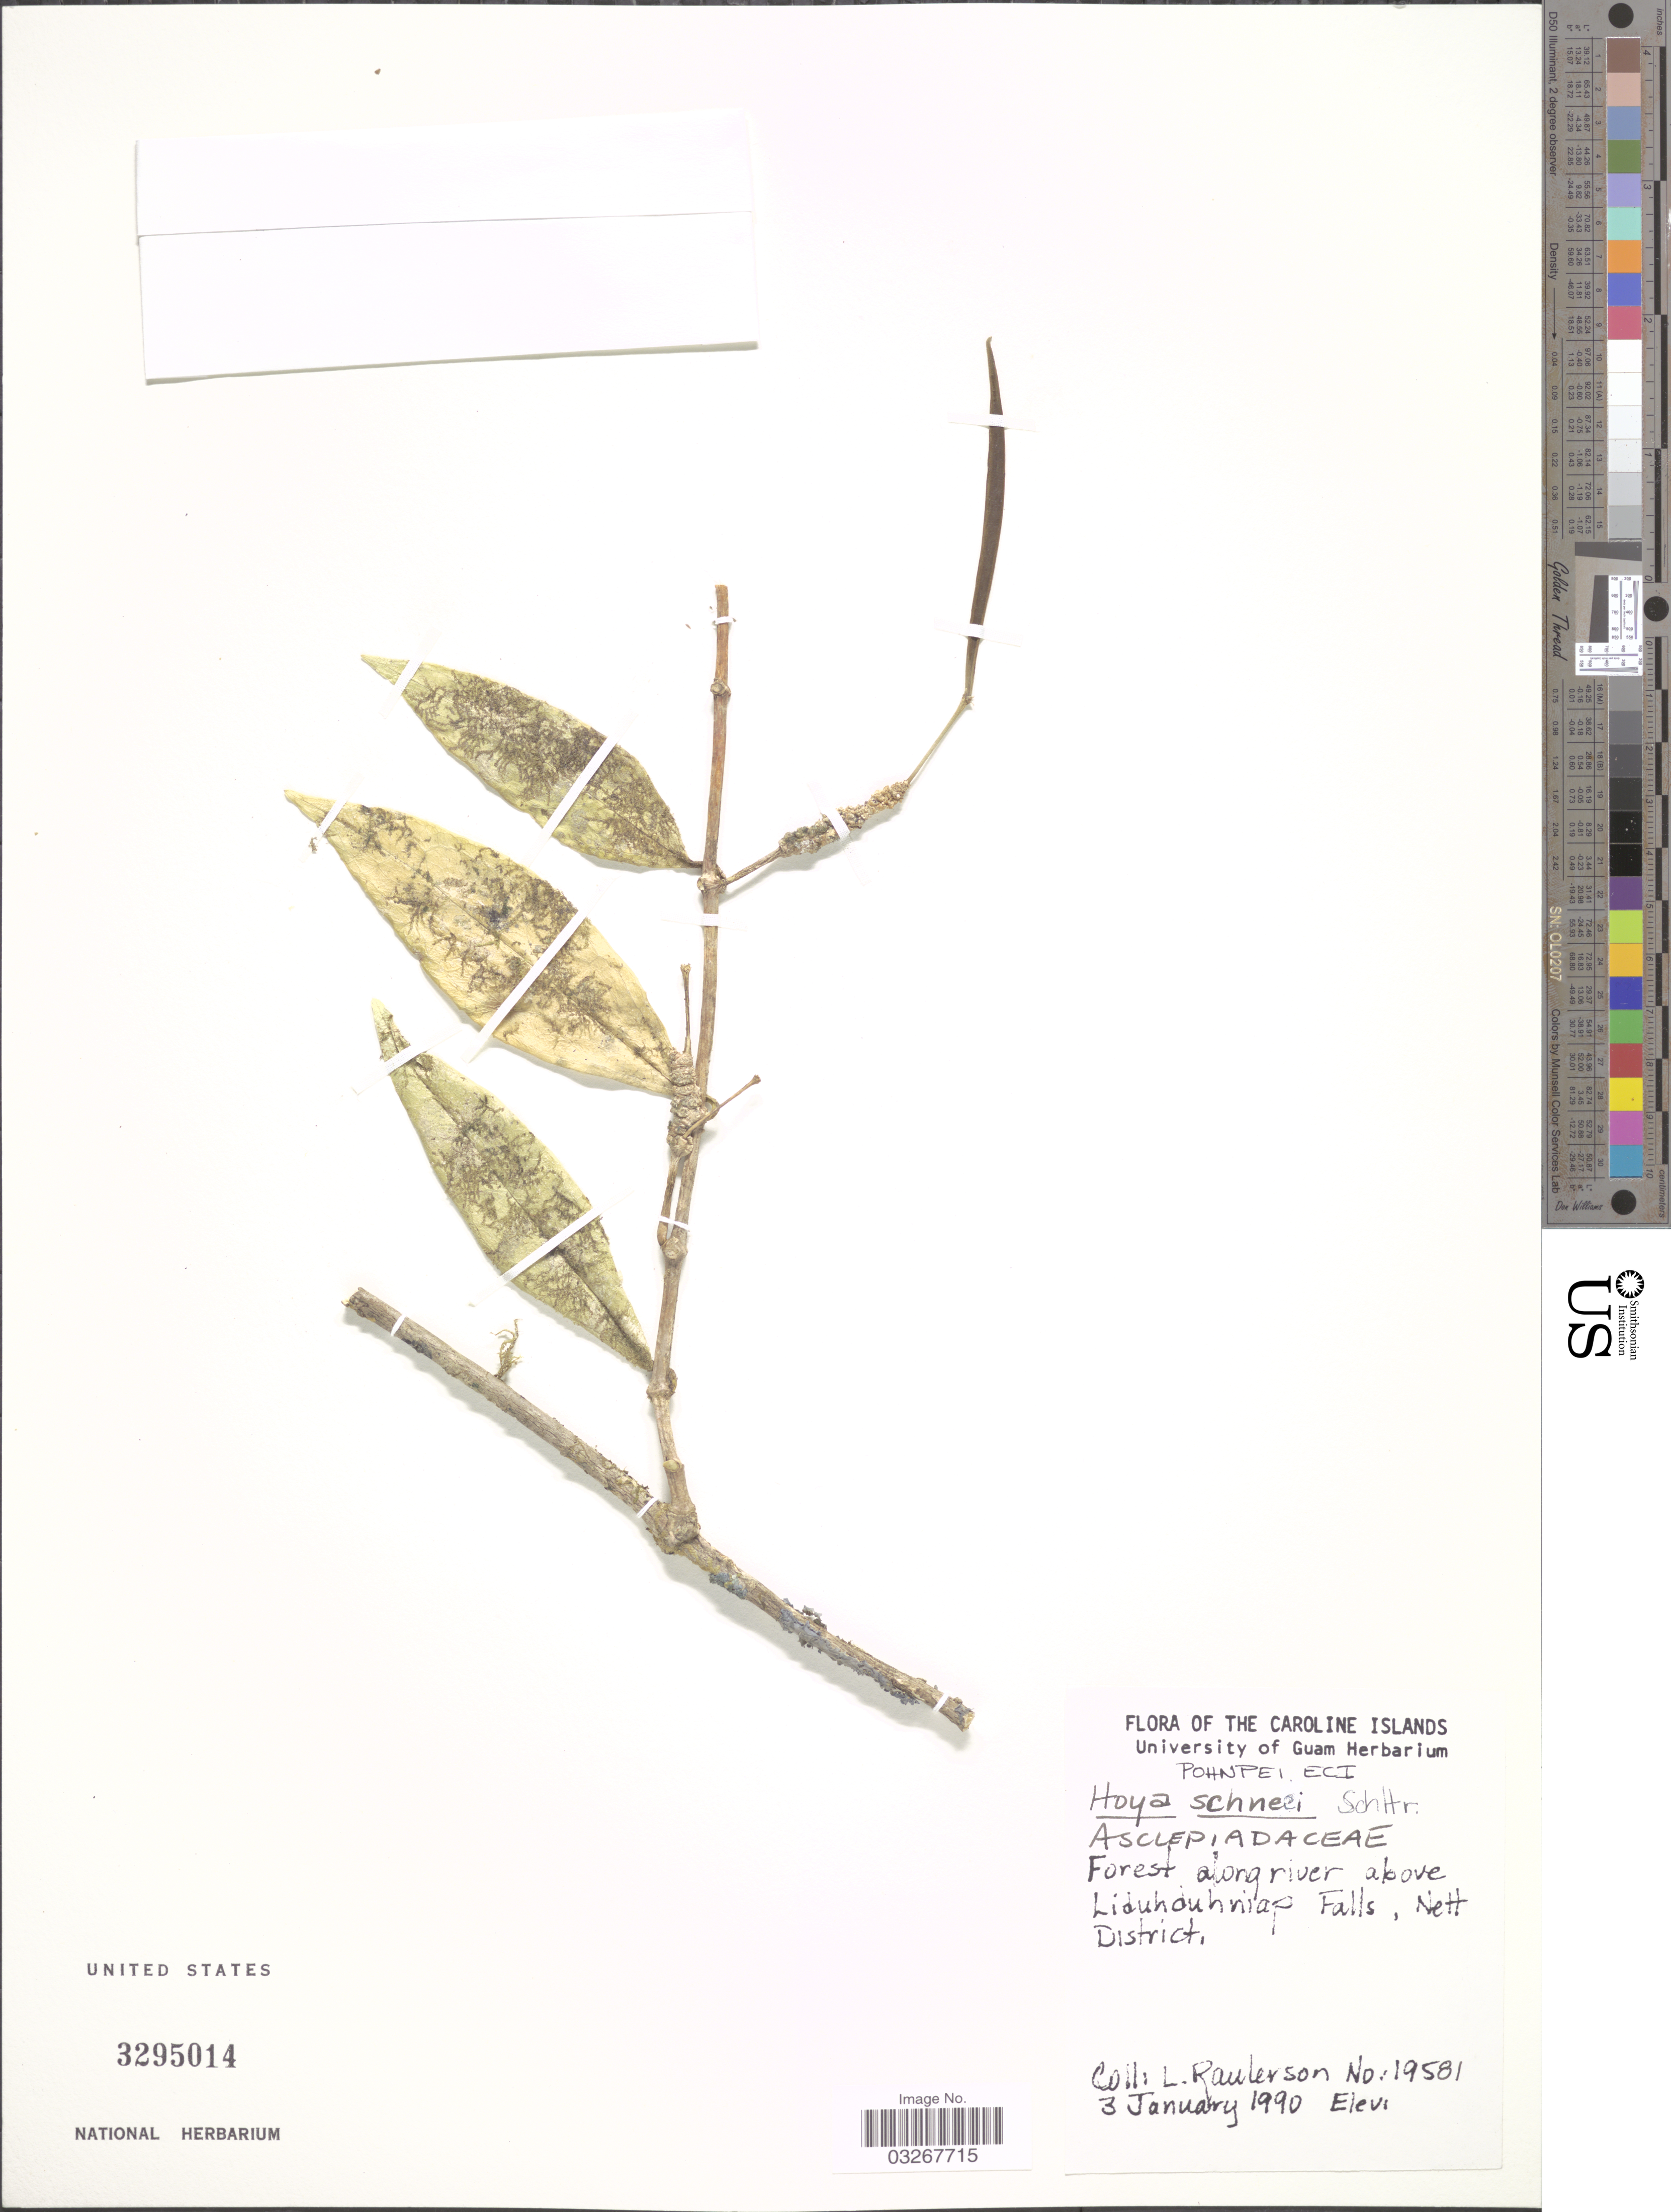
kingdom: Plantae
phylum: Tracheophyta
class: Magnoliopsida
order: Gentianales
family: Apocynaceae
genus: Hoya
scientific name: Hoya schneei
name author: Schltr.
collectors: L. Raulerson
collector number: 19581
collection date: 1990-01-03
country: Guam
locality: The Caroline Islands. ECI. Forest along river above Liduhduhniap Falls, Nett District.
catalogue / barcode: US 3295014